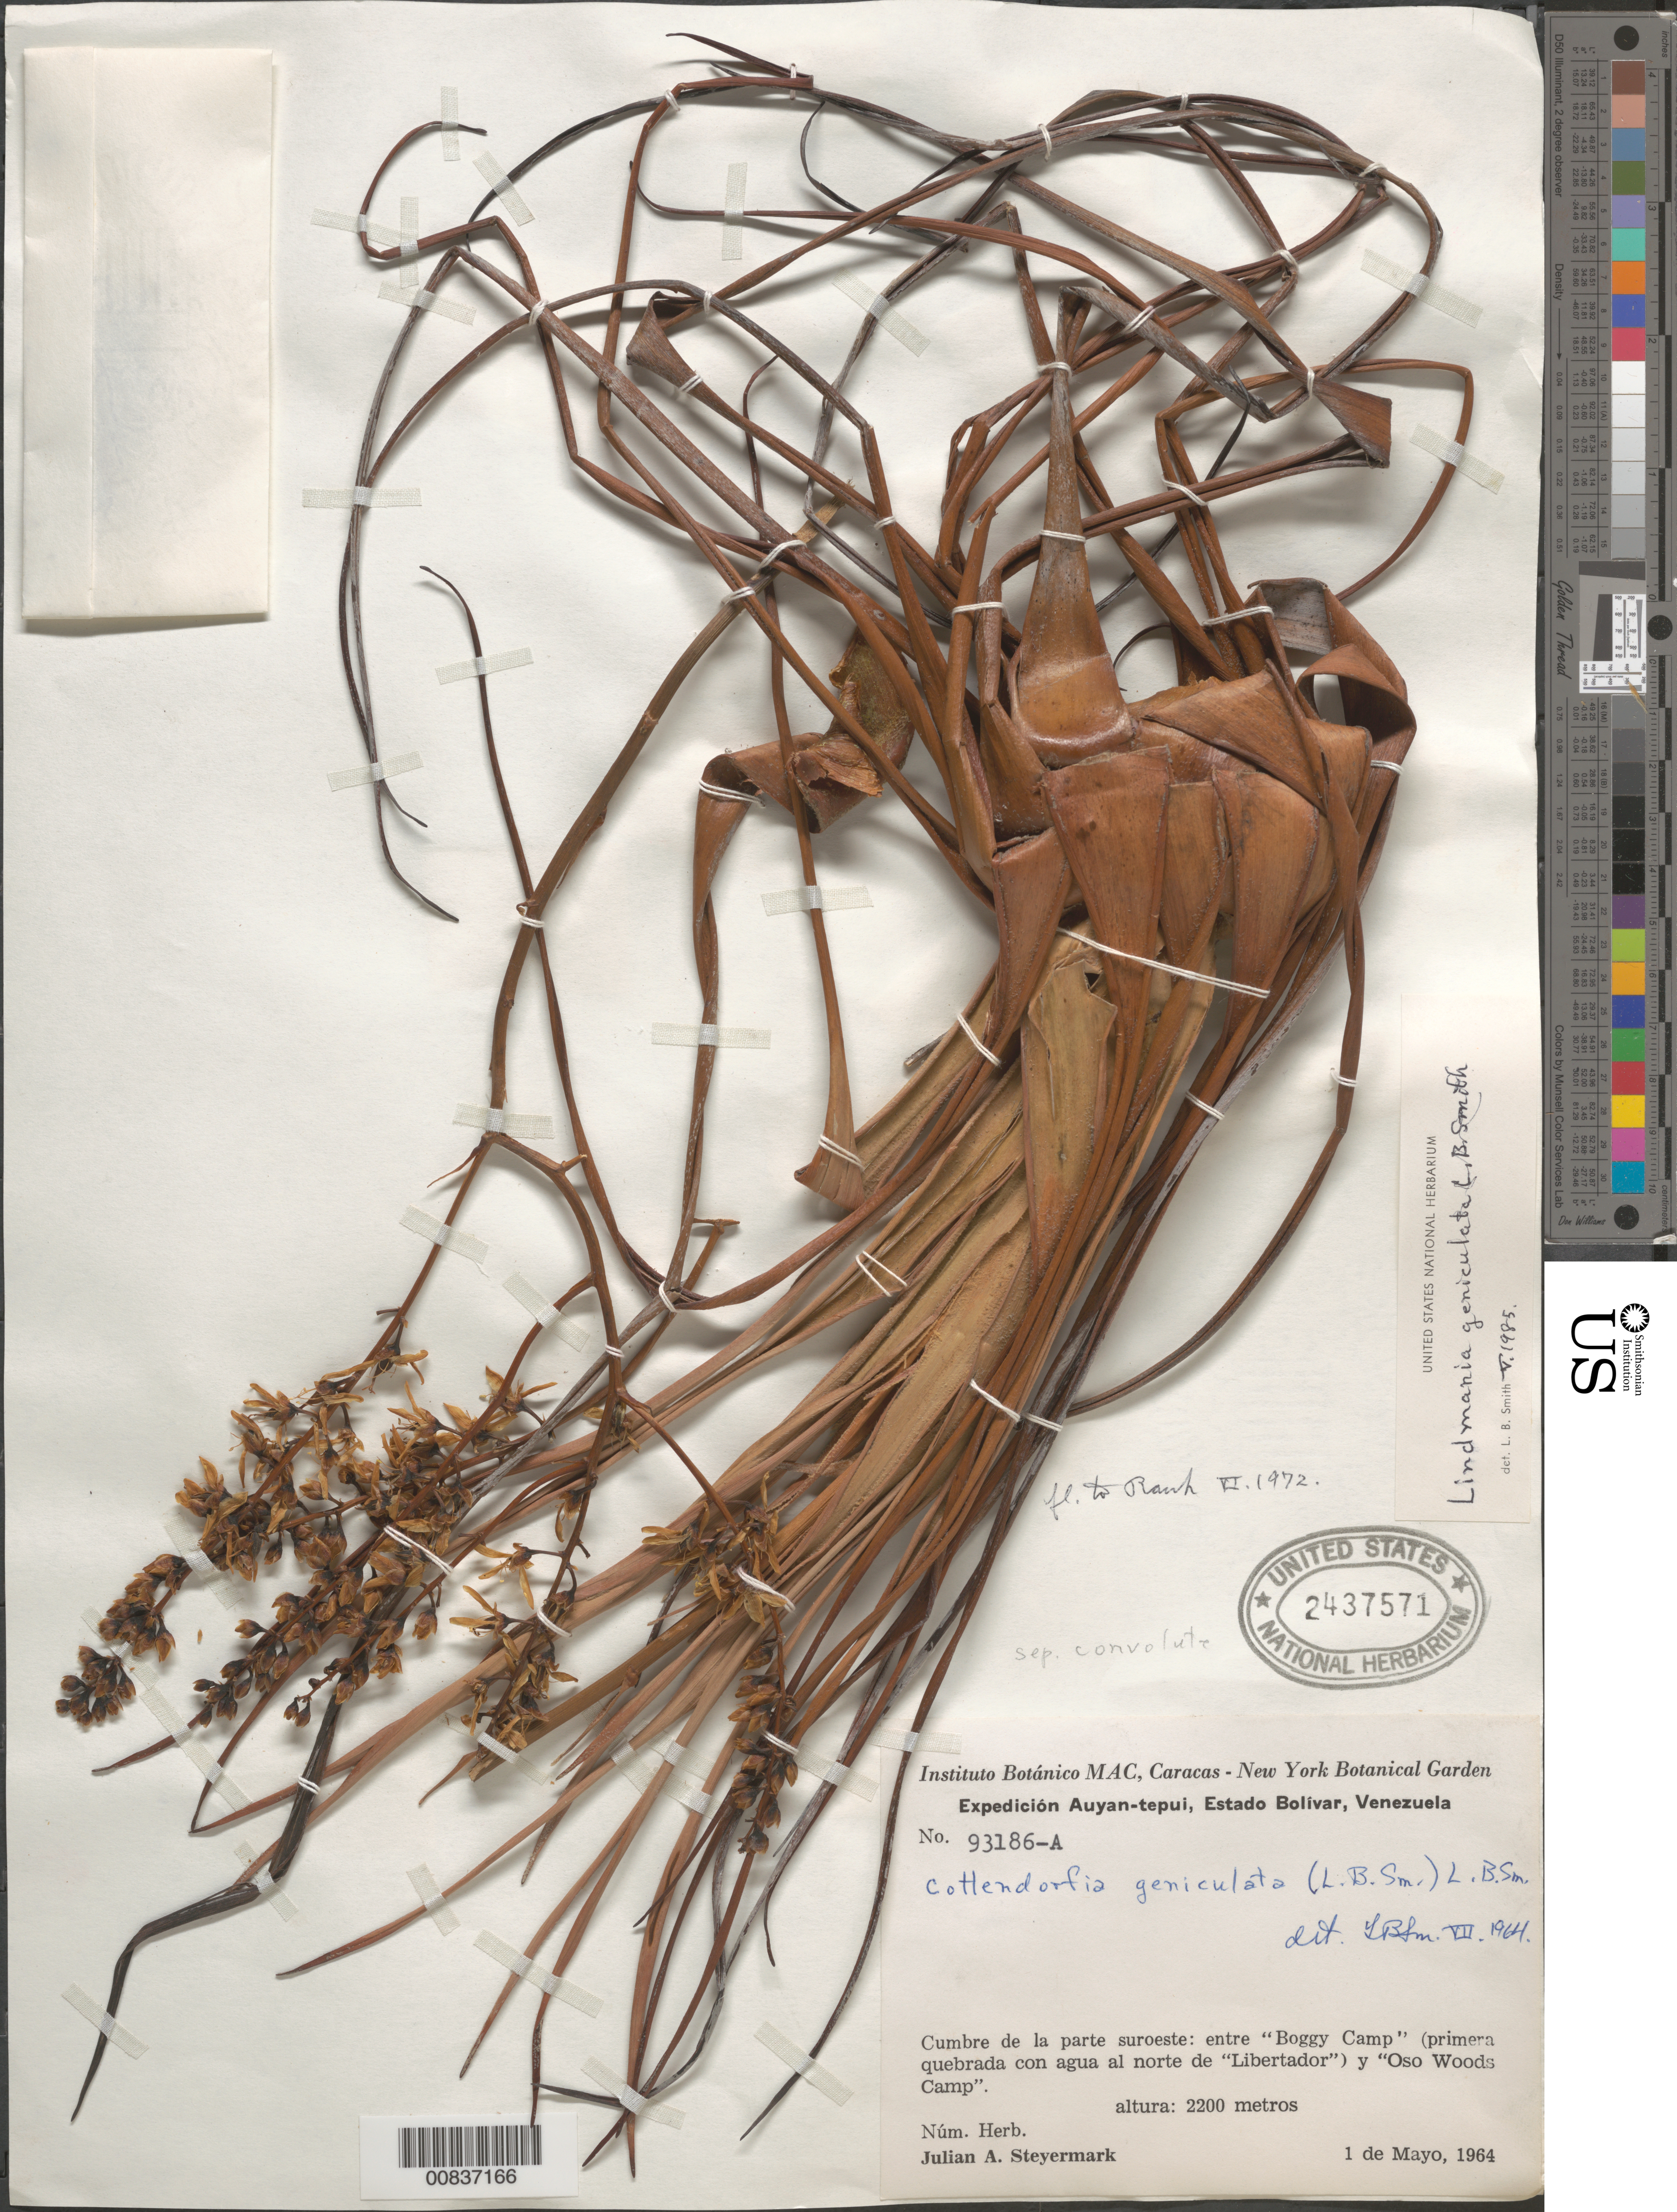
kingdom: Plantae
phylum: Tracheophyta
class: Liliopsida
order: Poales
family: Bromeliaceae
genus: Lindmania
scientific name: Lindmania geniculata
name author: L.B. Sm.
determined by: Smith, Lyman B., (US), NMNH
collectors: J. Steyermark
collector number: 93186 A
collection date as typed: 1-May-64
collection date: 1964-05-01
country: Venezuela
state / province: Bolívar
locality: Auyan-tepuí, "Boggy Camp" (primera quebrada con agual al N de "Libertador") to "Oso Woods Camp"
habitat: Cumbre de la parte suroeste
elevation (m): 2200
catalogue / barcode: US 2437571